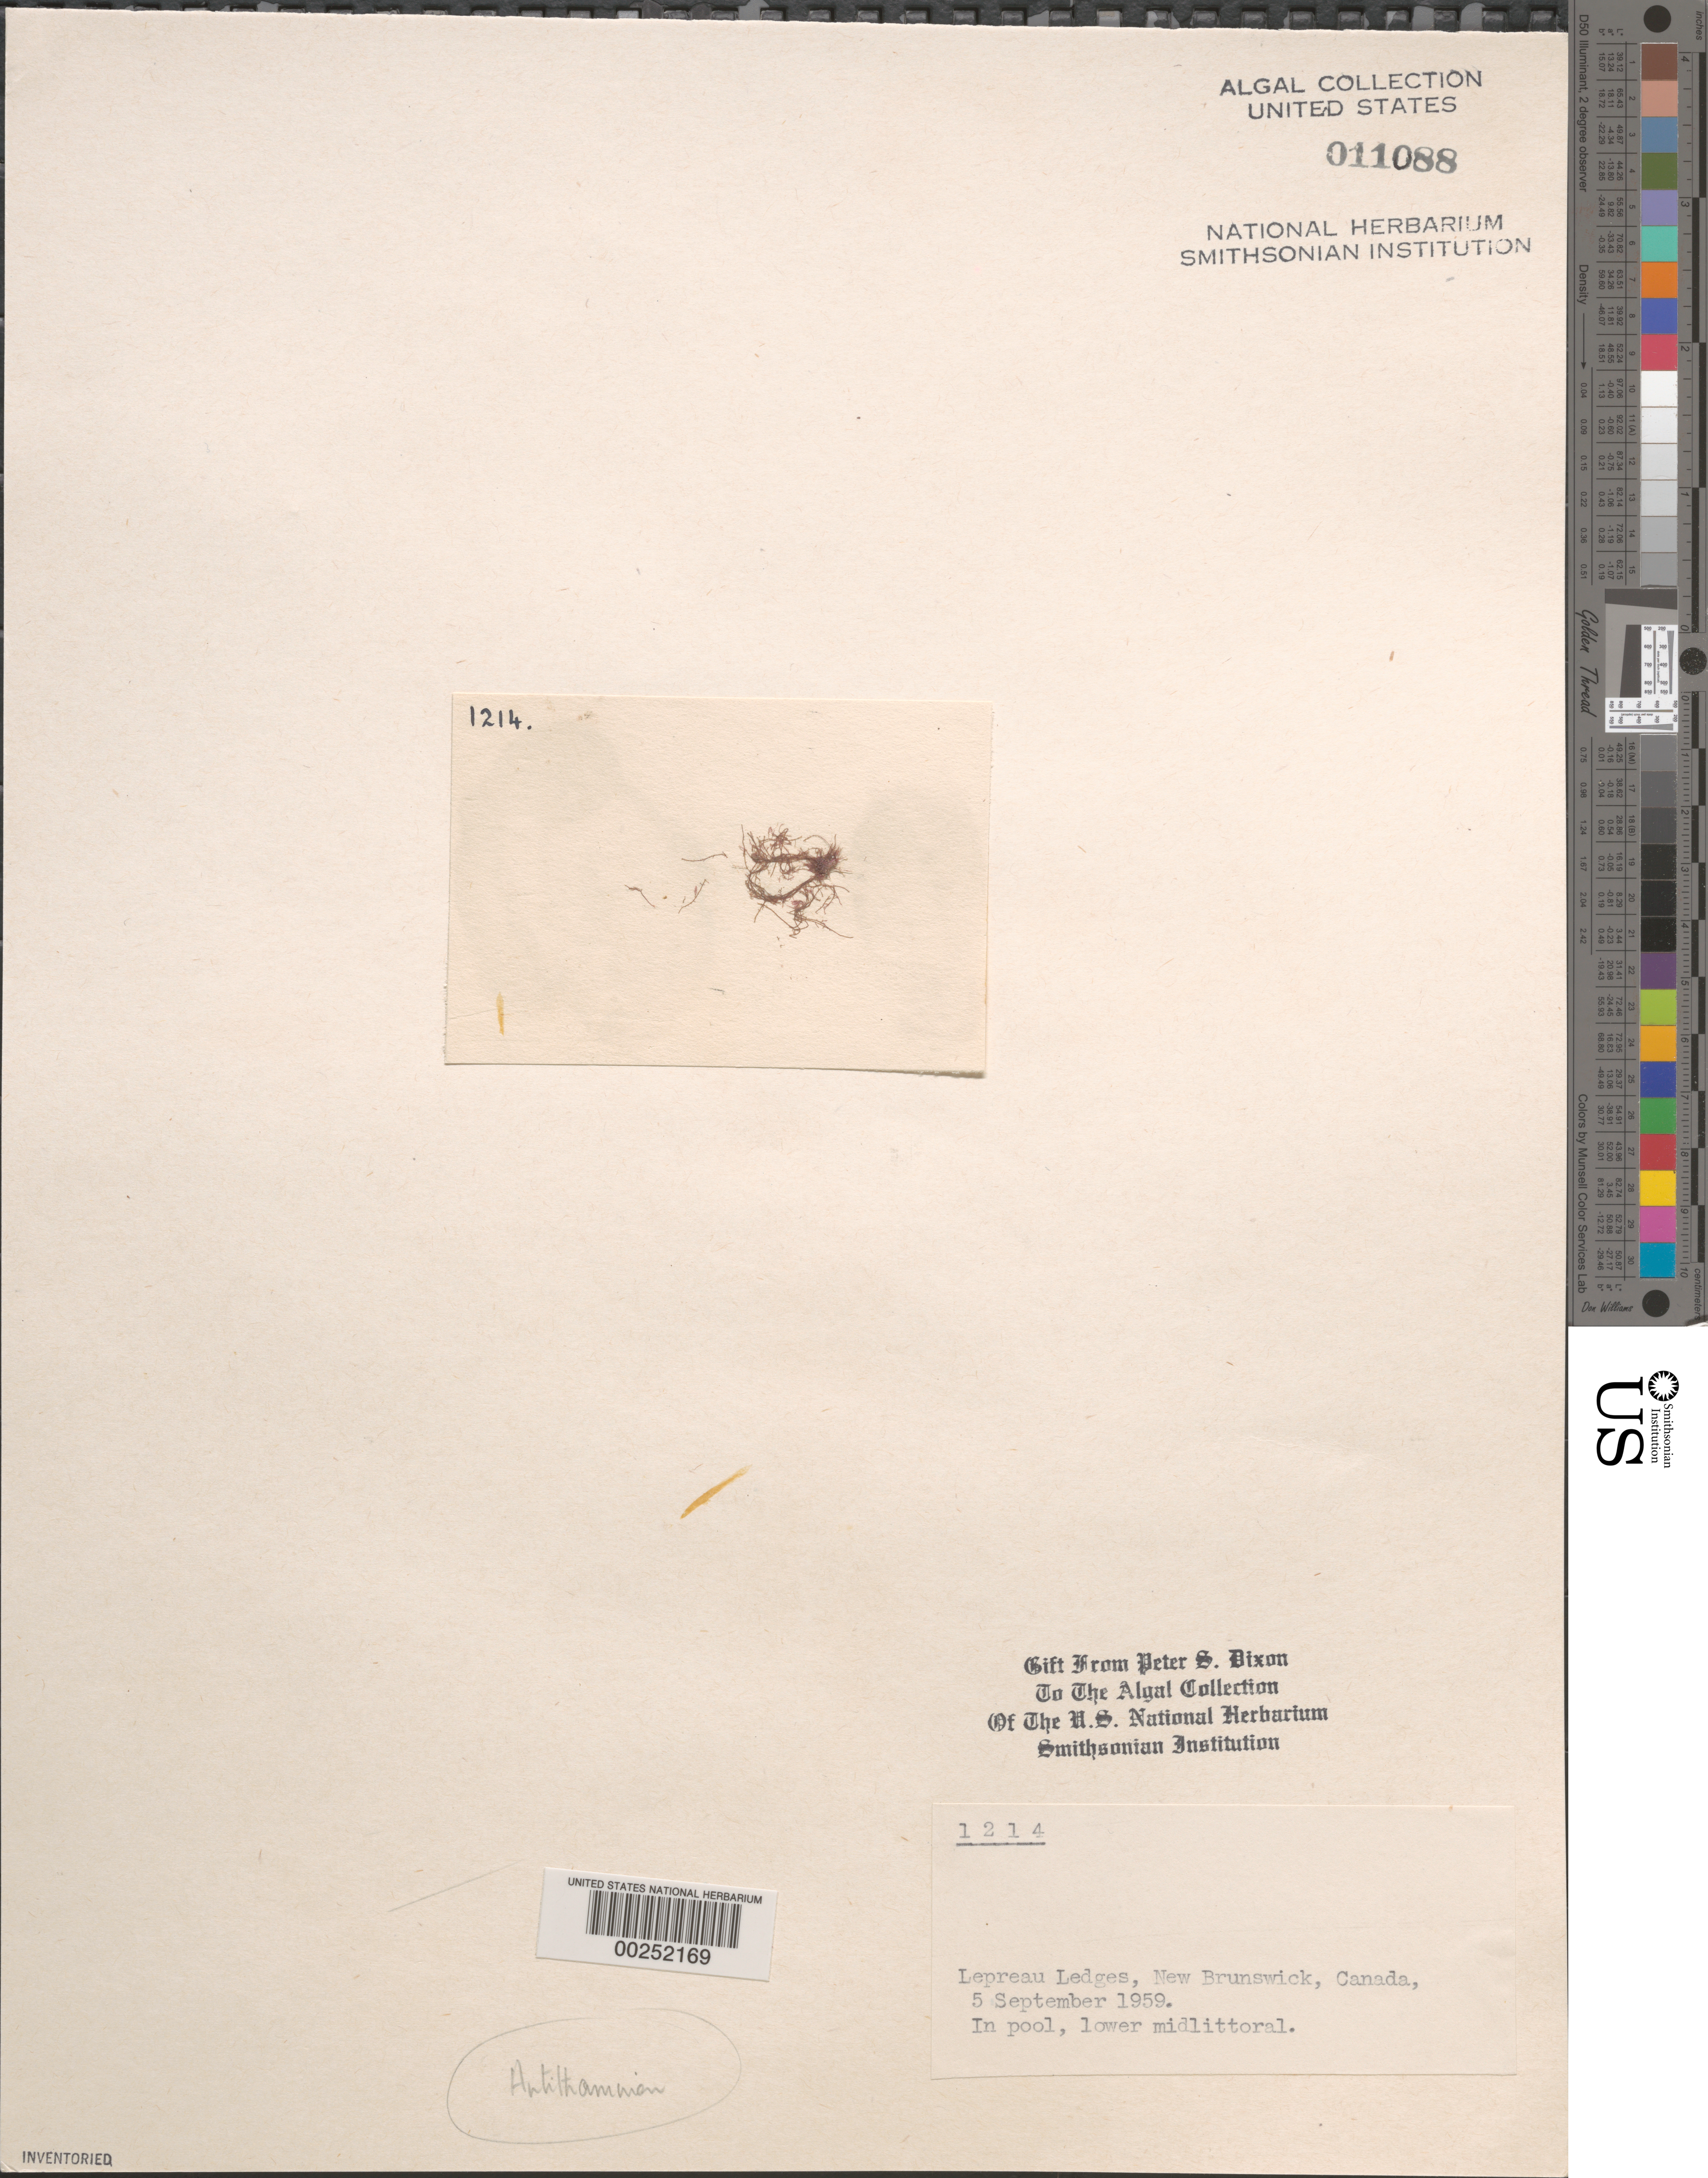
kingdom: Plantae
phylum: Rhodophyta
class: Florideophyceae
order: Ceramiales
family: Ceramiaceae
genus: Antithamnion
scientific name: Antithamnion sp.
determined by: Dixon, P. S.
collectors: P. S. Dixon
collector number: PSD 1214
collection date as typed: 05 Sep 1959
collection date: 1959-09-05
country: Canada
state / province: New Brunswick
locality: Lepreau ledges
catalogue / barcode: US 11088